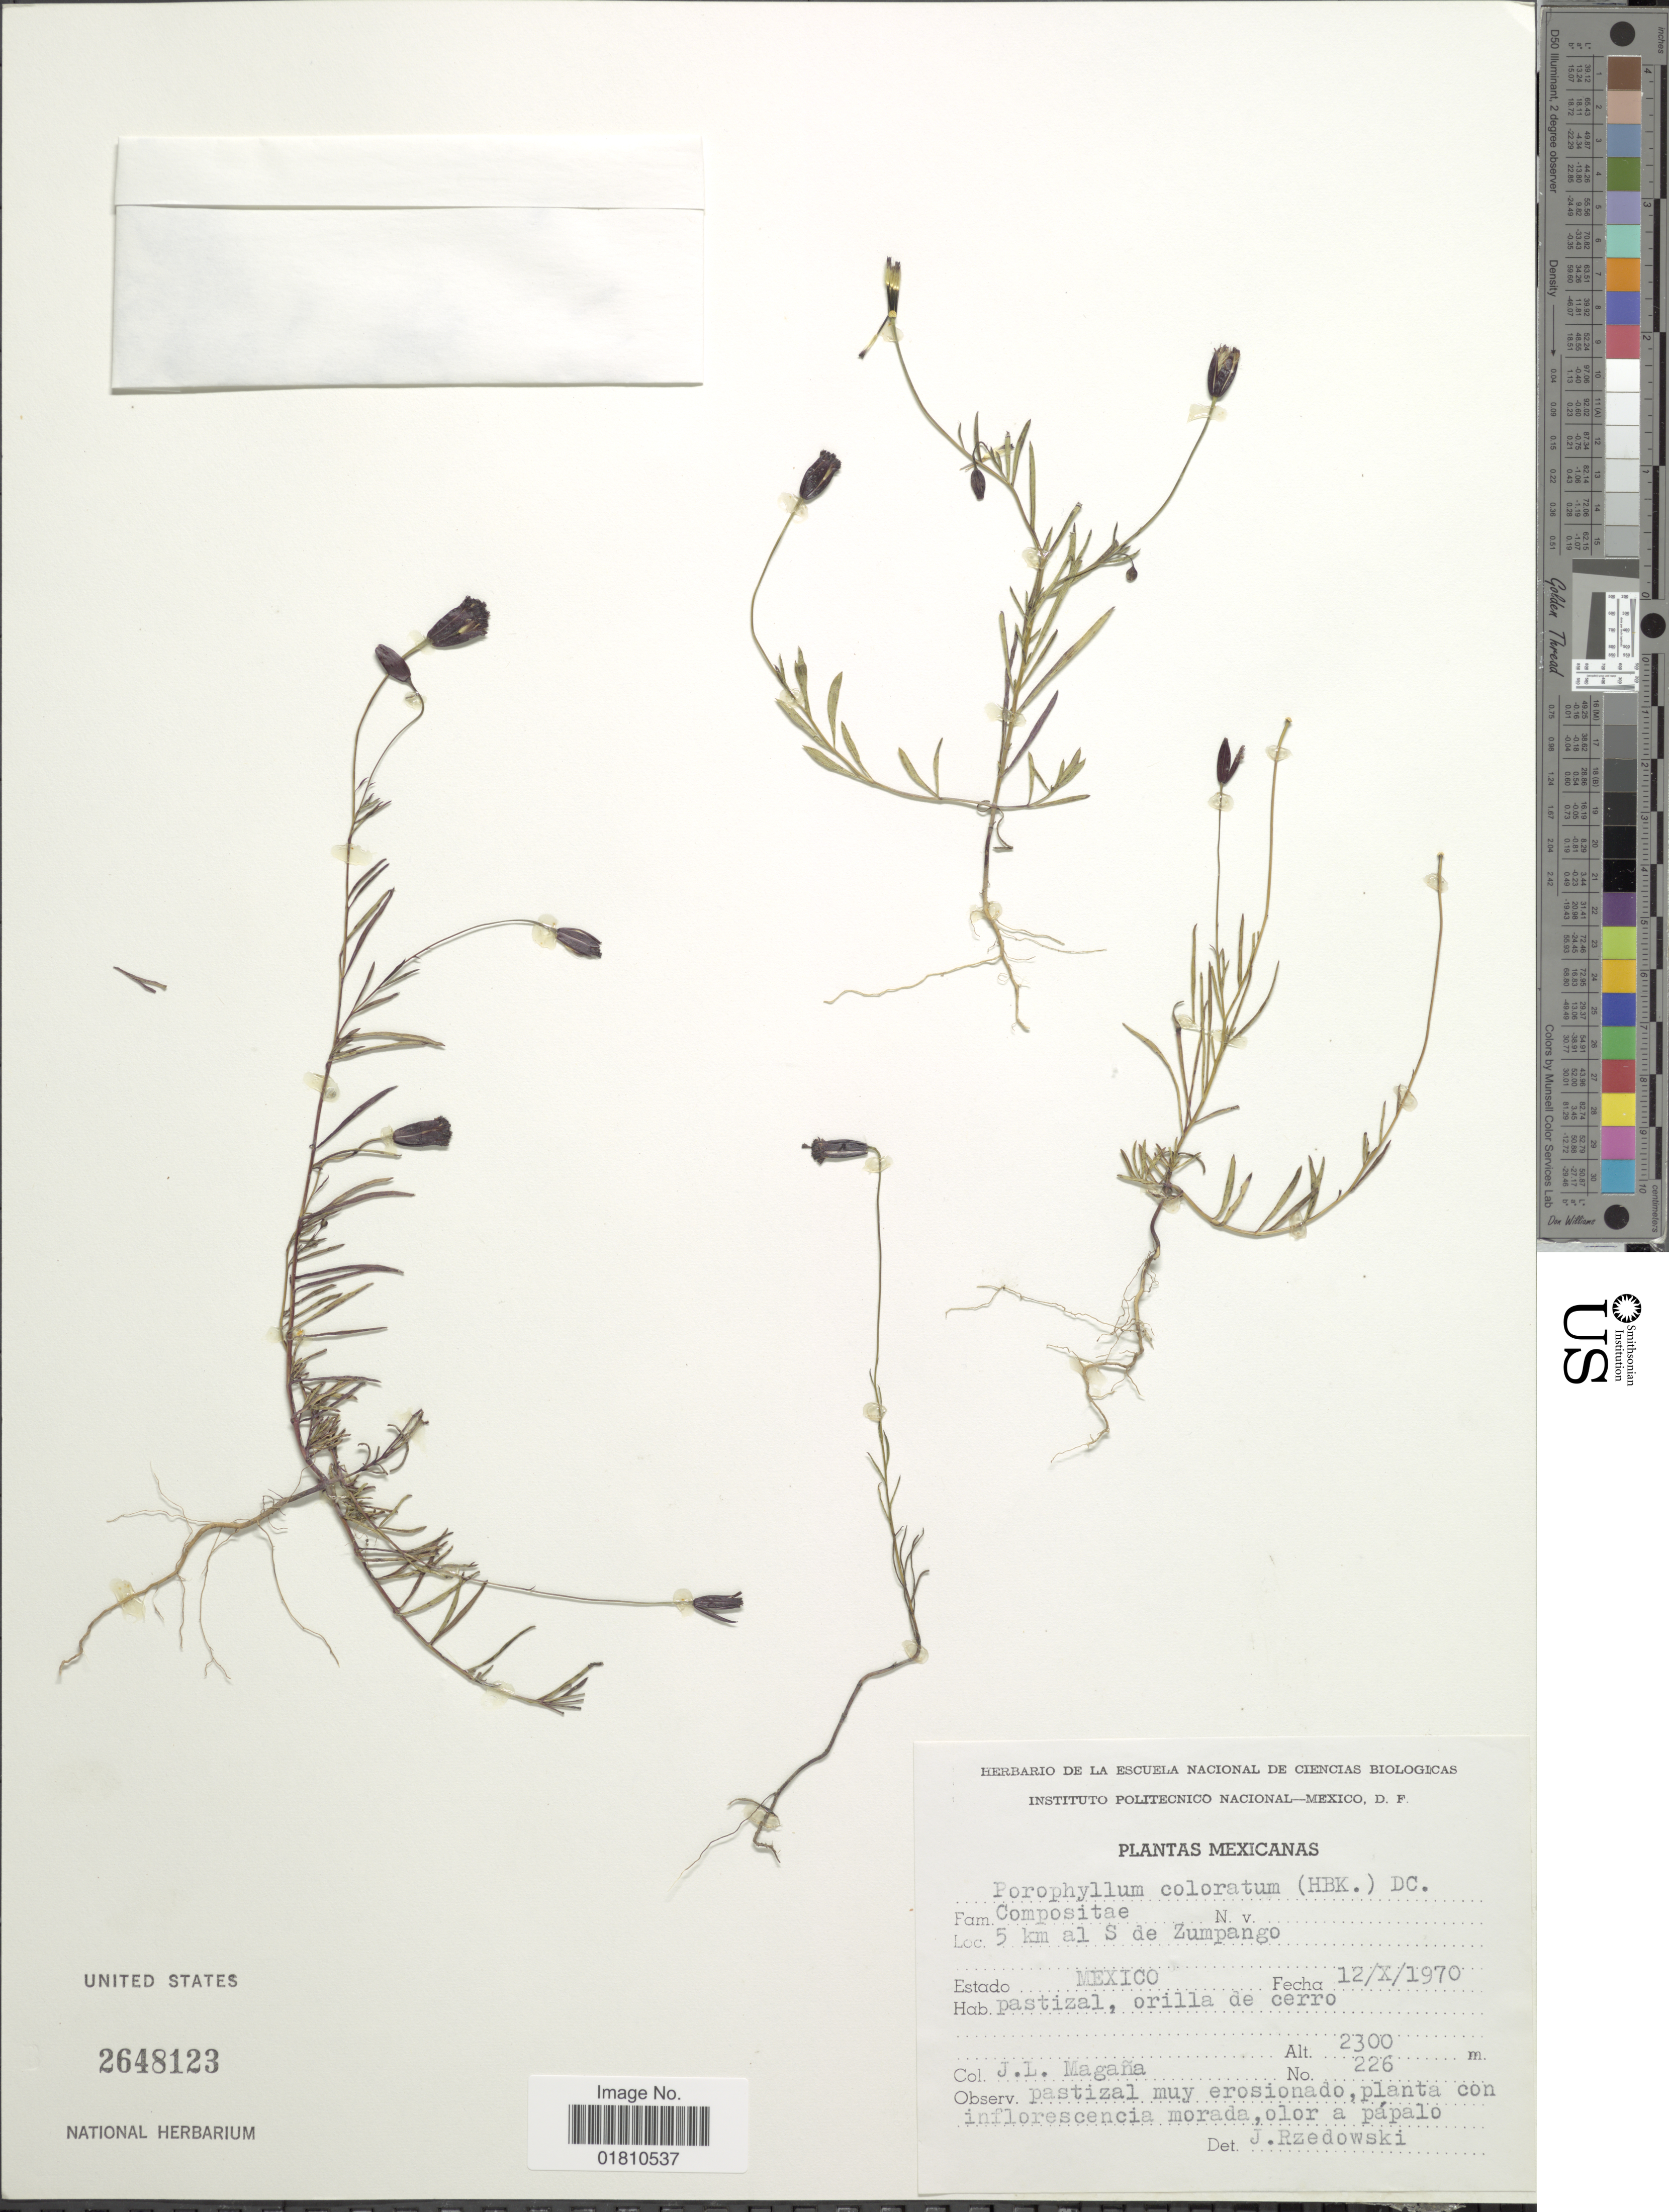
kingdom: Plantae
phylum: Tracheophyta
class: Magnoliopsida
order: Asterales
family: Asteraceae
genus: Porophyllum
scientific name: Porophyllum coloratum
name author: (Kunth) DC.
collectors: J. L. Magaña M.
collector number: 226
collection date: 1970-10-12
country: Mexico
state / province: México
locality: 5 km al S de Zumpango, pastizal, orilla de cerro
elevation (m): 2300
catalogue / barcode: US 2648123